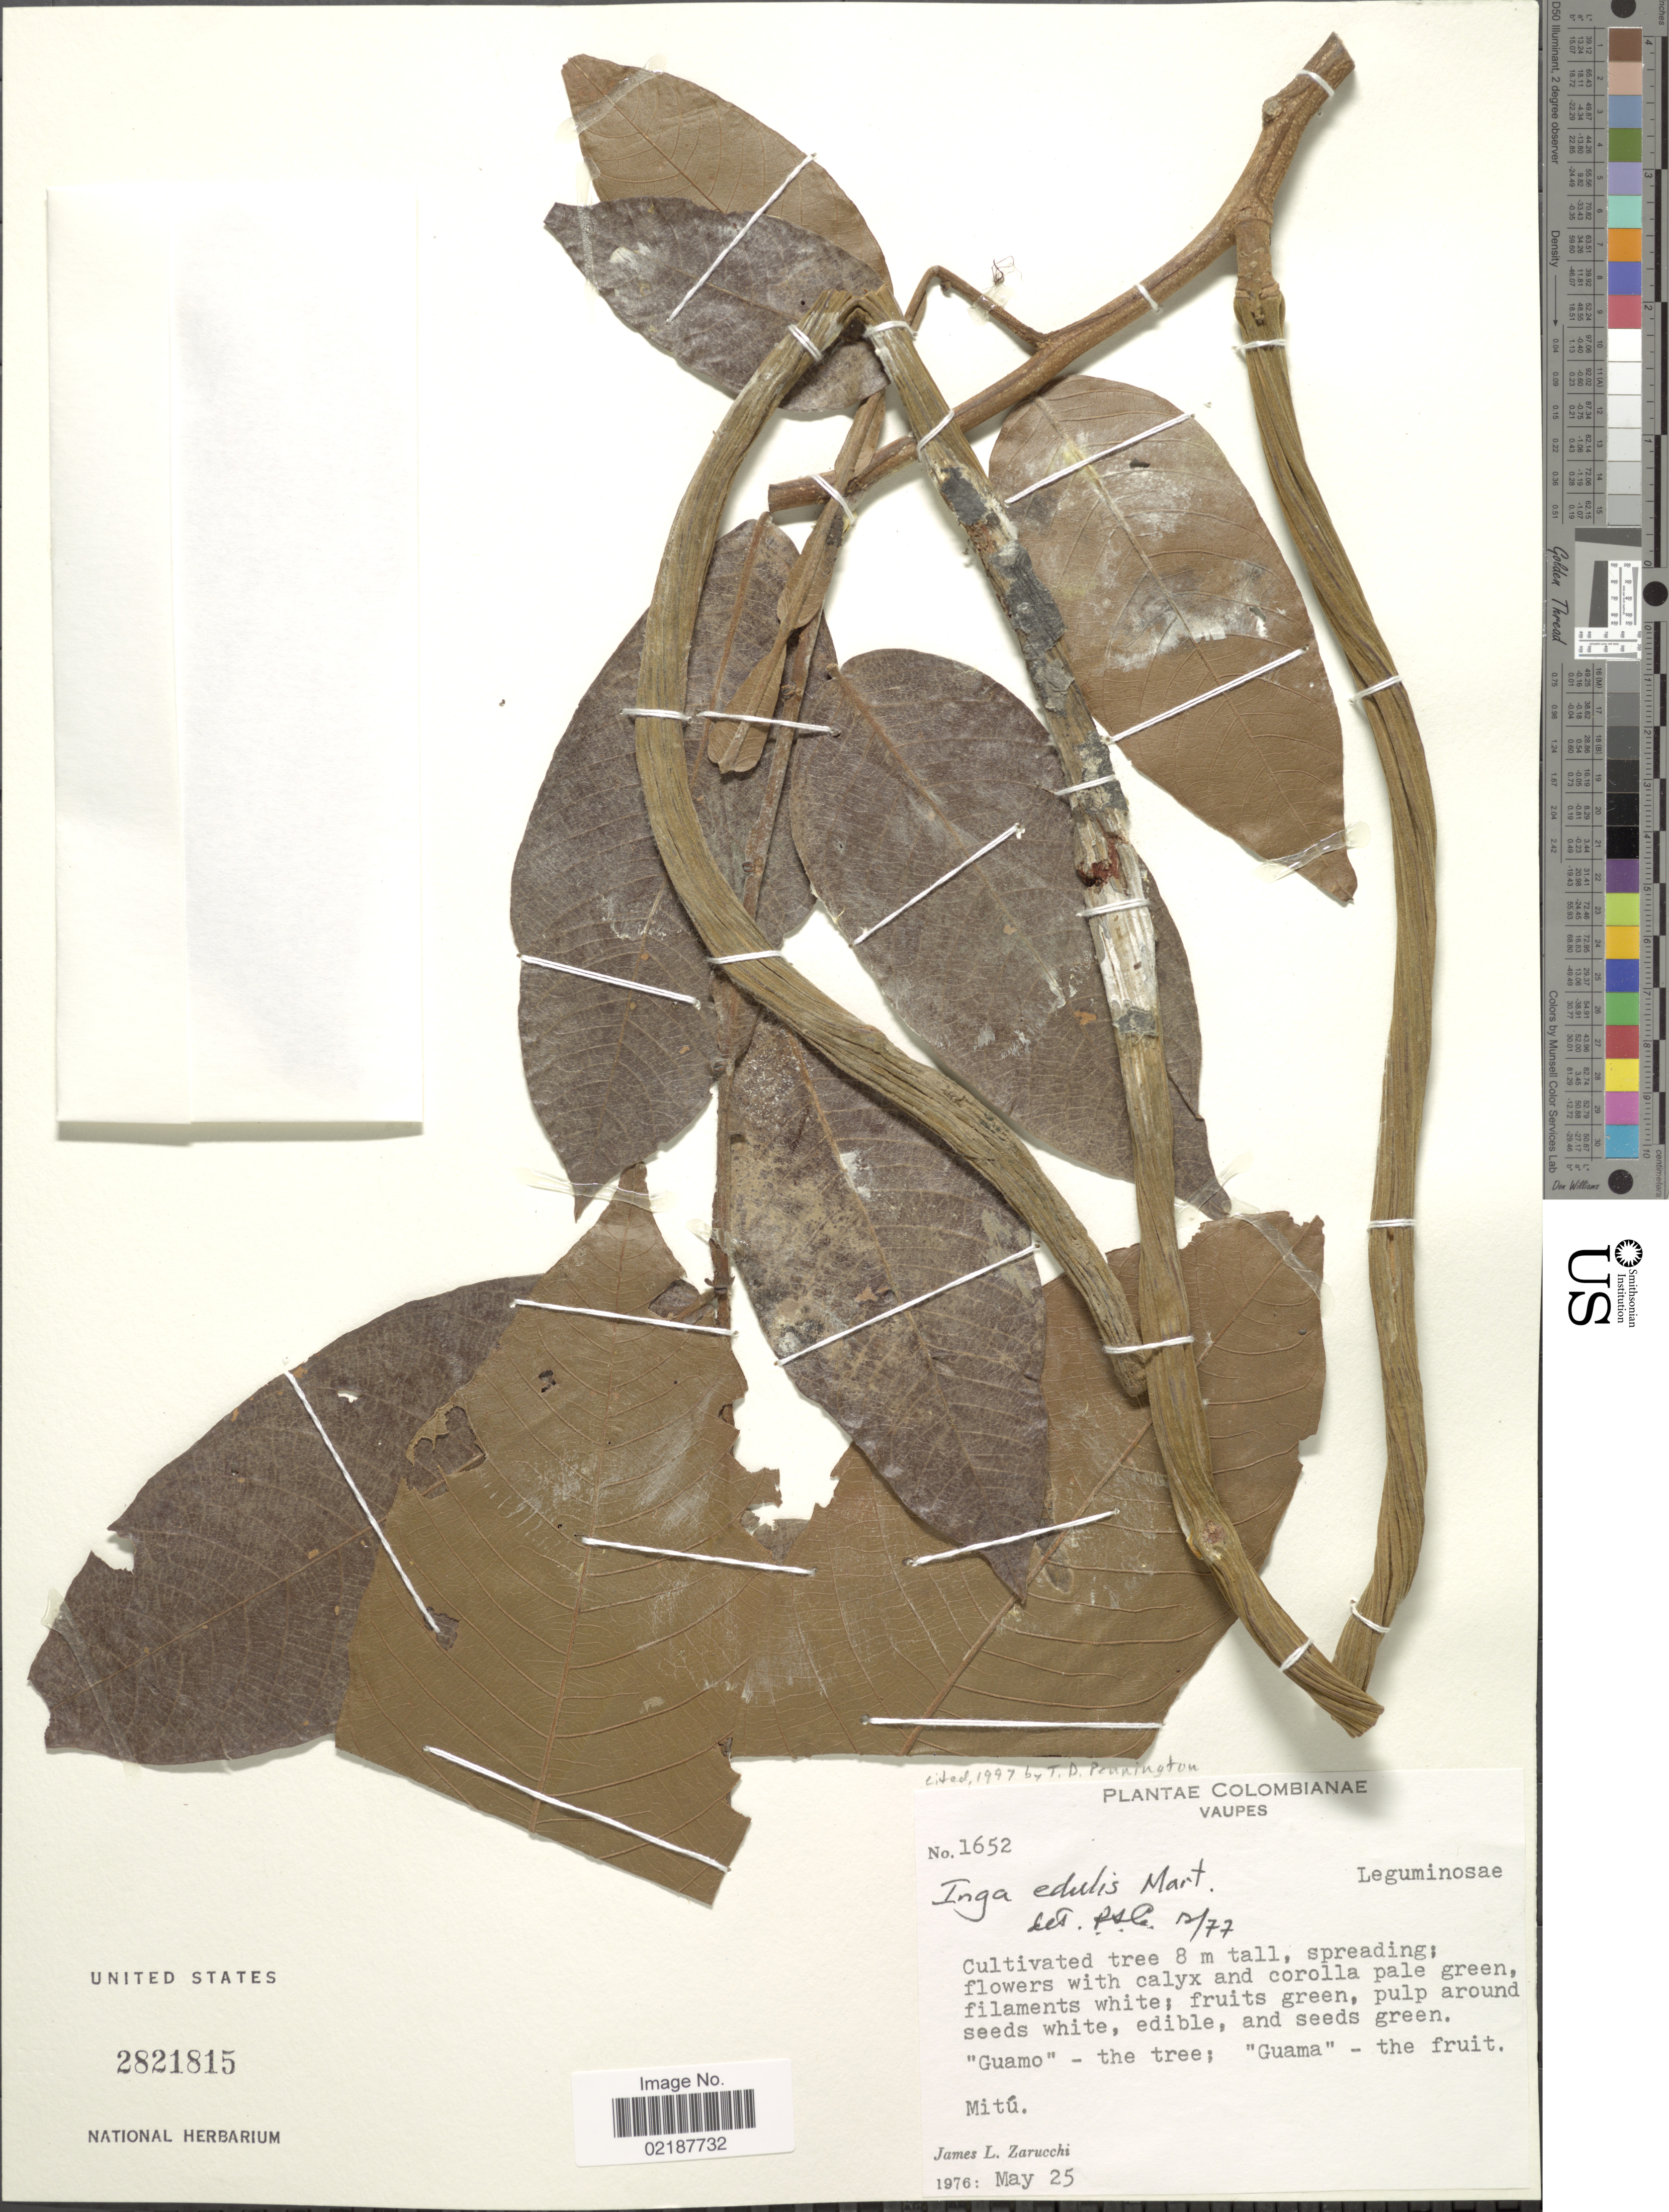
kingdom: Plantae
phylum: Tracheophyta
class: Magnoliopsida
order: Fabales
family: Fabaceae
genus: Inga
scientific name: Inga edulis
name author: Mart.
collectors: J. L. Zarucchi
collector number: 1652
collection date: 1976-05-25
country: Colombia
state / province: Vaupés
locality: Mitú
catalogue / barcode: US 2821815